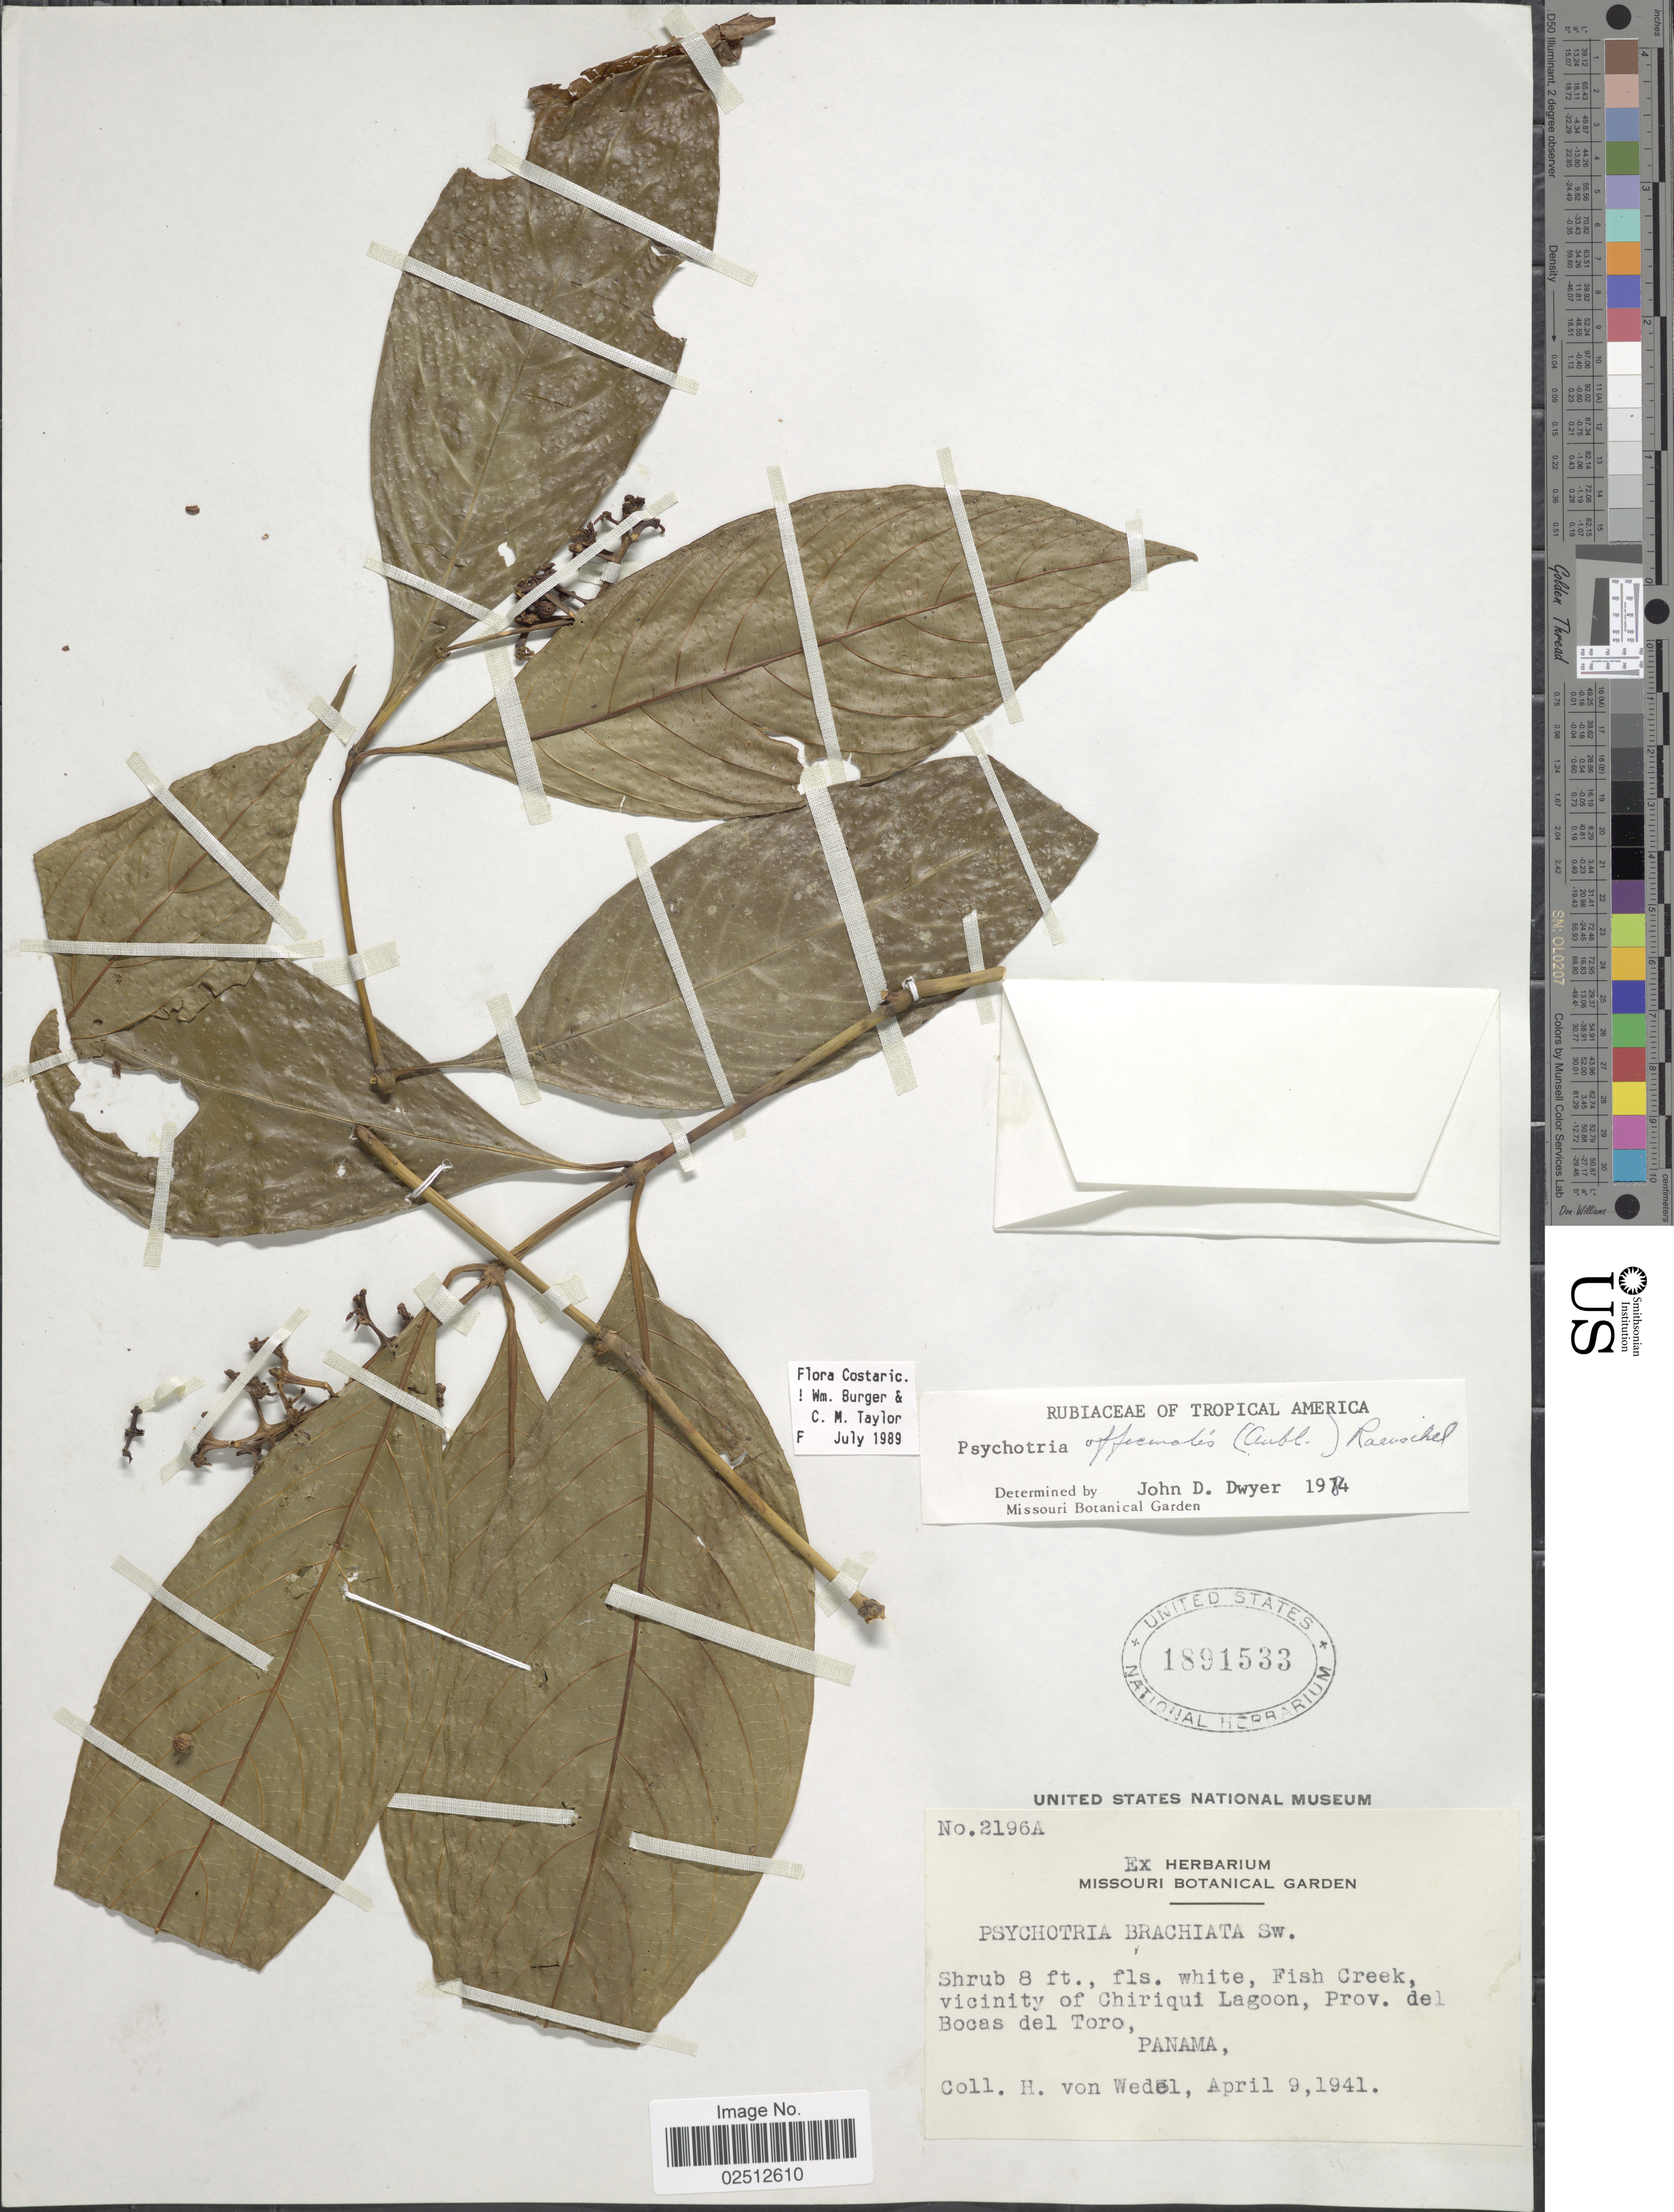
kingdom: Plantae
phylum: Tracheophyta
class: Magnoliopsida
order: Gentianales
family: Rubiaceae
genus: Psychotria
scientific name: Psychotria officinalis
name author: (Aubl.) Raeusch.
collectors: H. von Wedel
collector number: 2196A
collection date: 1941-04-09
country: Panama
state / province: Bocas del Toro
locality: Fish Creek, vicinity of Chiriqui Lagoon, Prov. del Bocas del Toro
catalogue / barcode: US 1891533